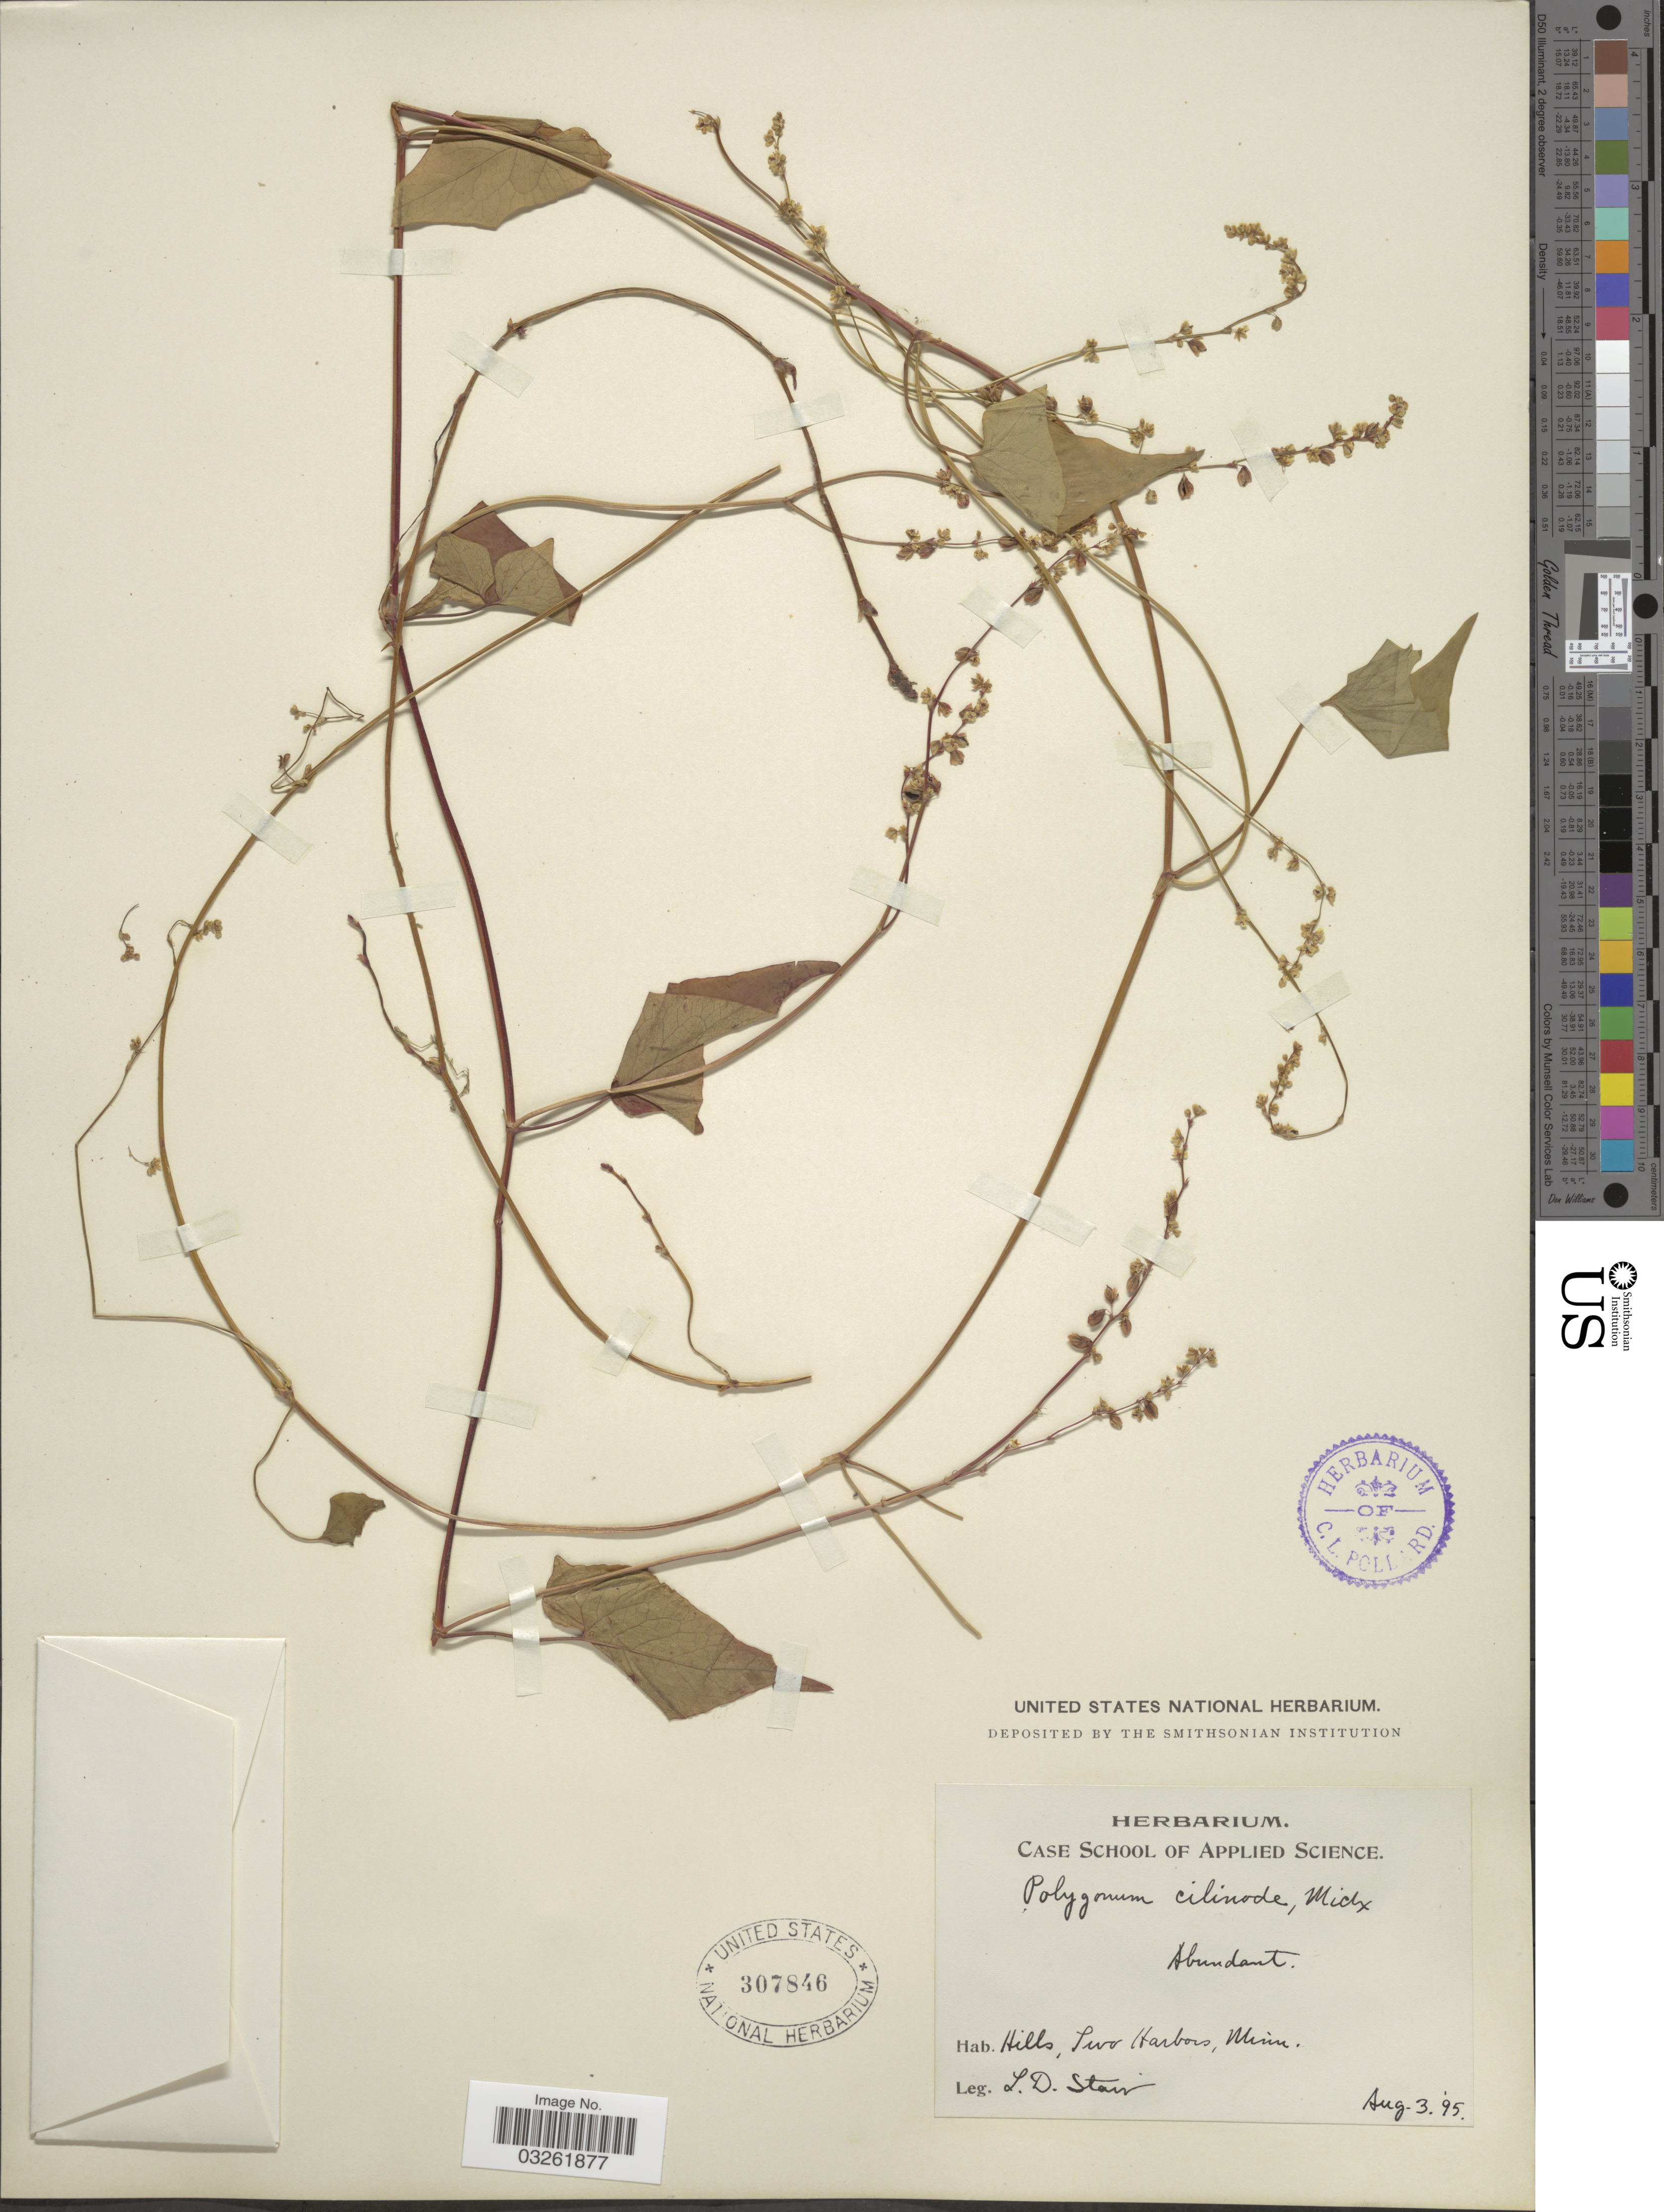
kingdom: Plantae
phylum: Tracheophyta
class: Magnoliopsida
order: Caryophyllales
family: Polygonaceae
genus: Fallopia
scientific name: Fallopia cilinodis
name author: (Michx.) Holub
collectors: L. Stair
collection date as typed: Transcribed d/m/y: 3/8/95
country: United States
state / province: Minnesota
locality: Hills, Two Harbors, Minn.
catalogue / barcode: US 307846